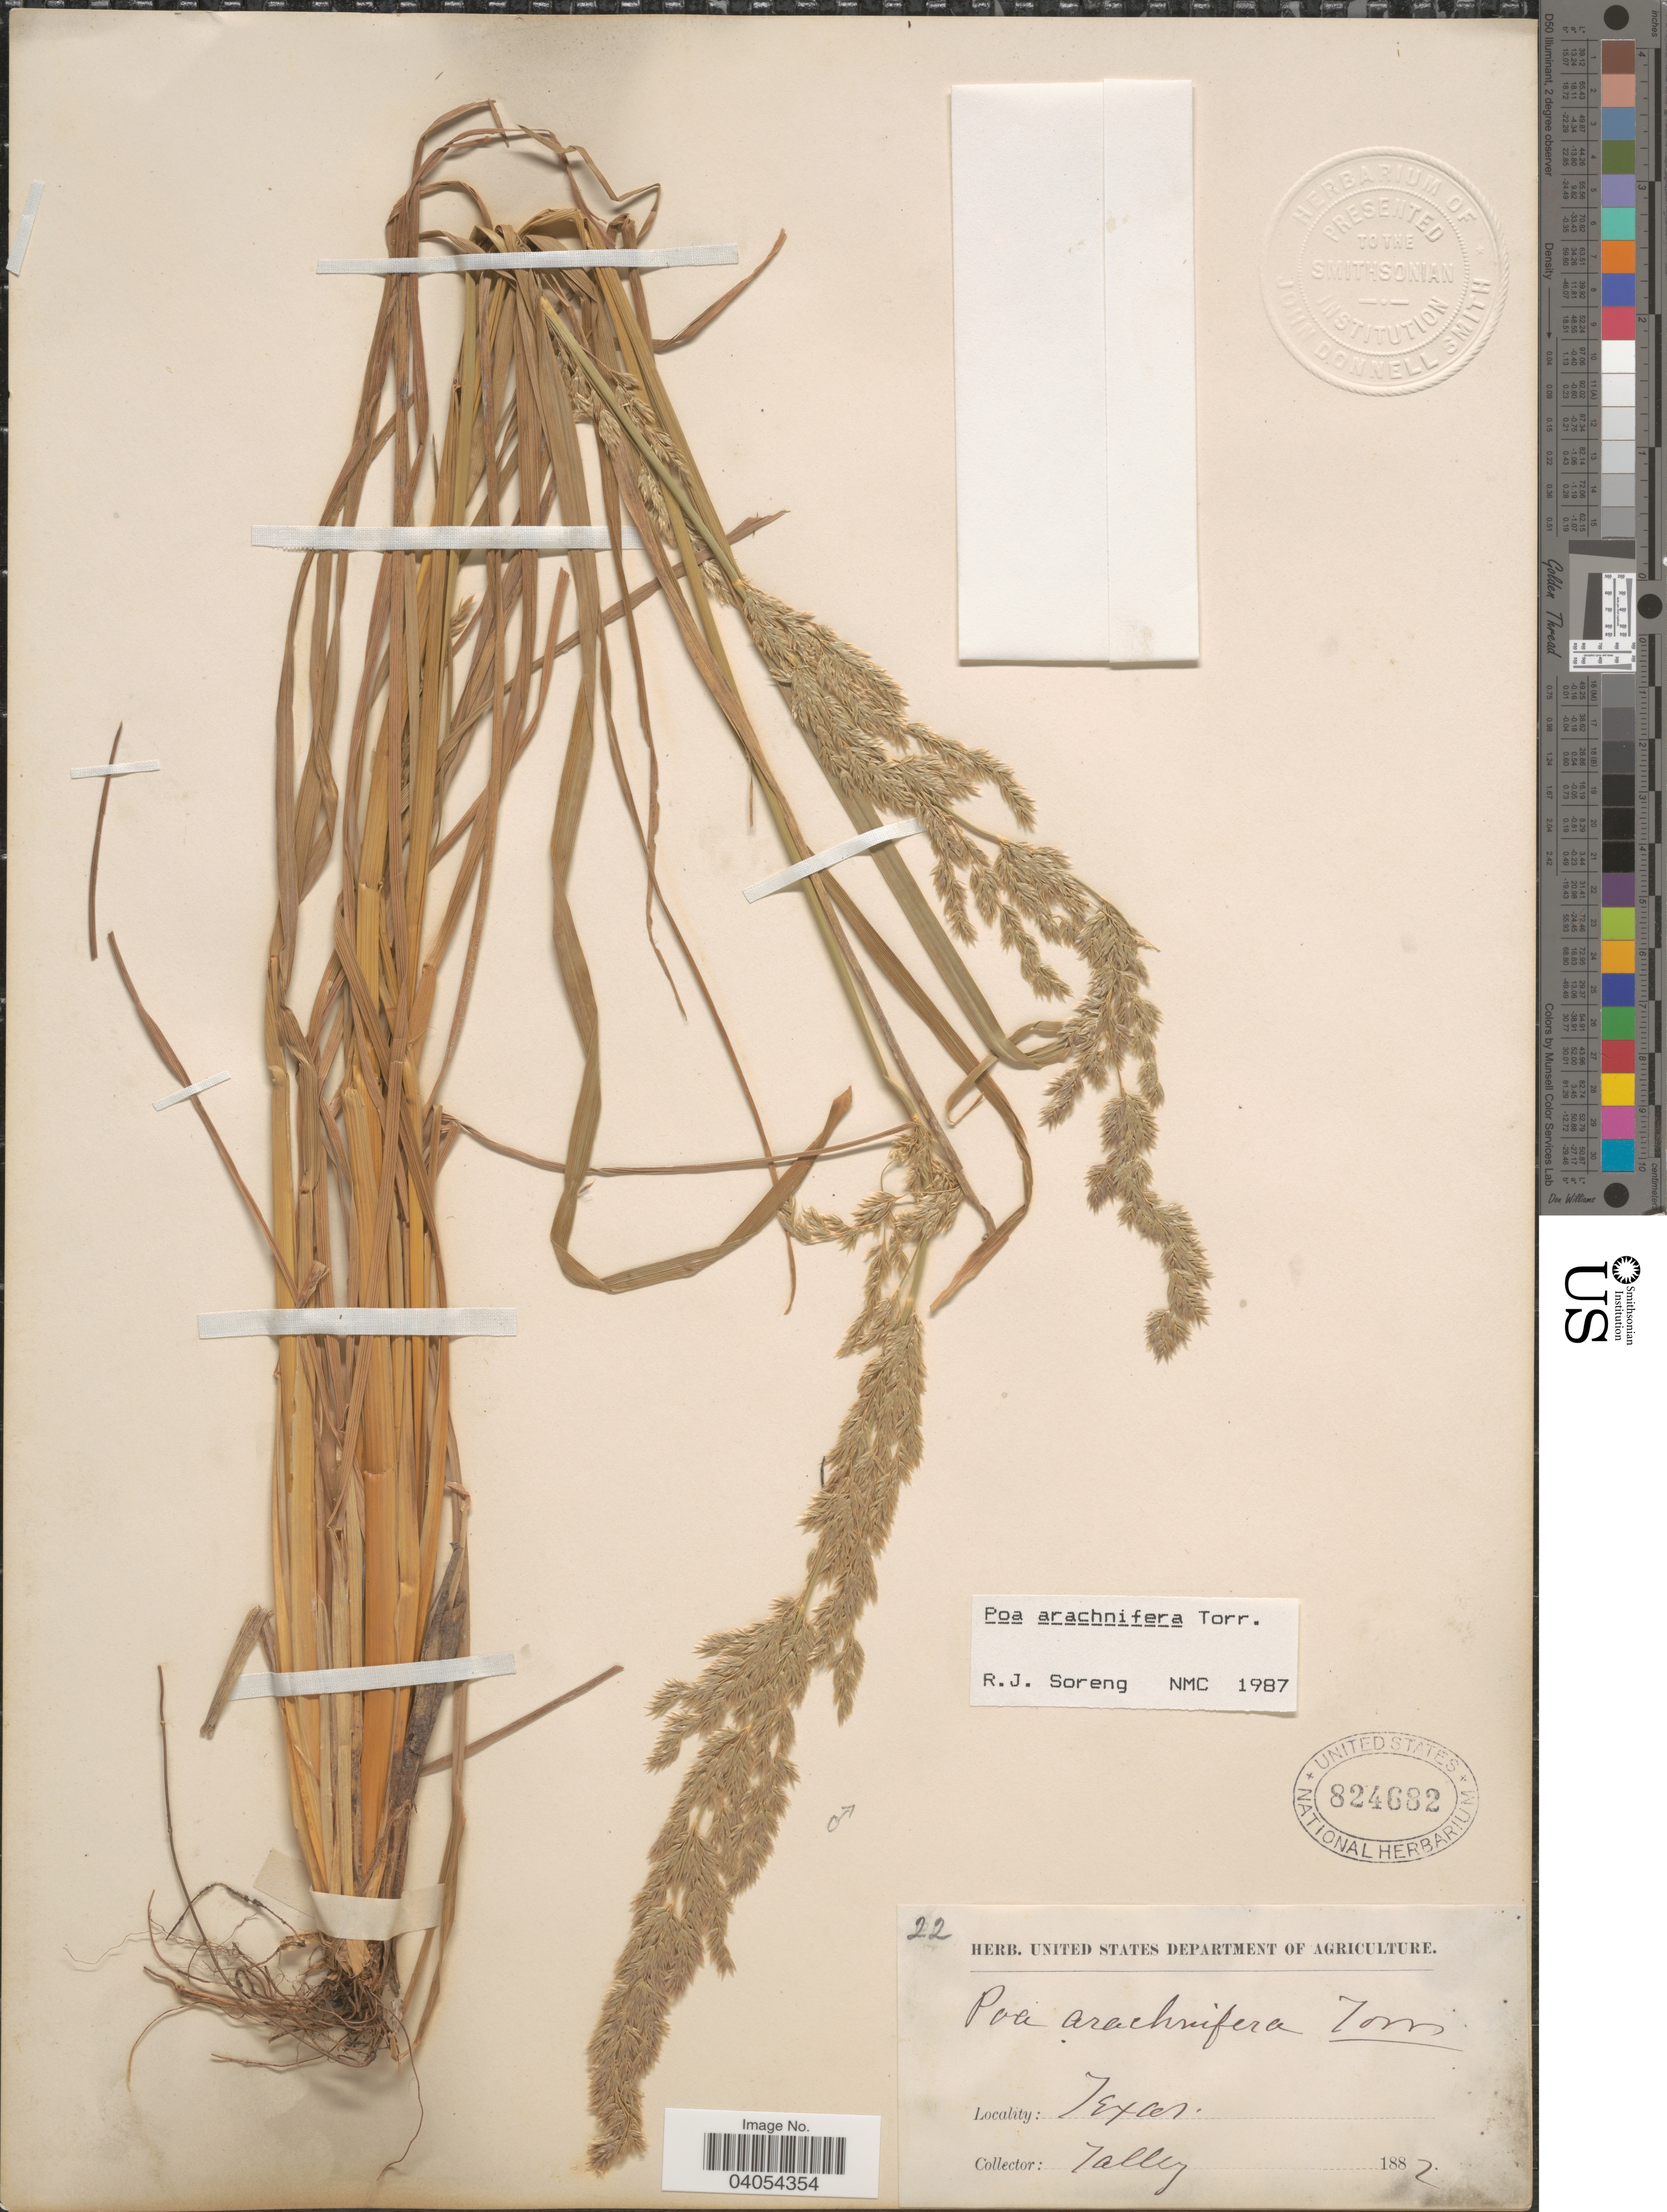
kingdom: Plantae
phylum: Tracheophyta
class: Liliopsida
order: Poales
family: Poaceae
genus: Poa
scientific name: Poa arachnifera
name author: Torr.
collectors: Talley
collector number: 22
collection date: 1882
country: United States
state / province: Texas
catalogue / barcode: US 824682